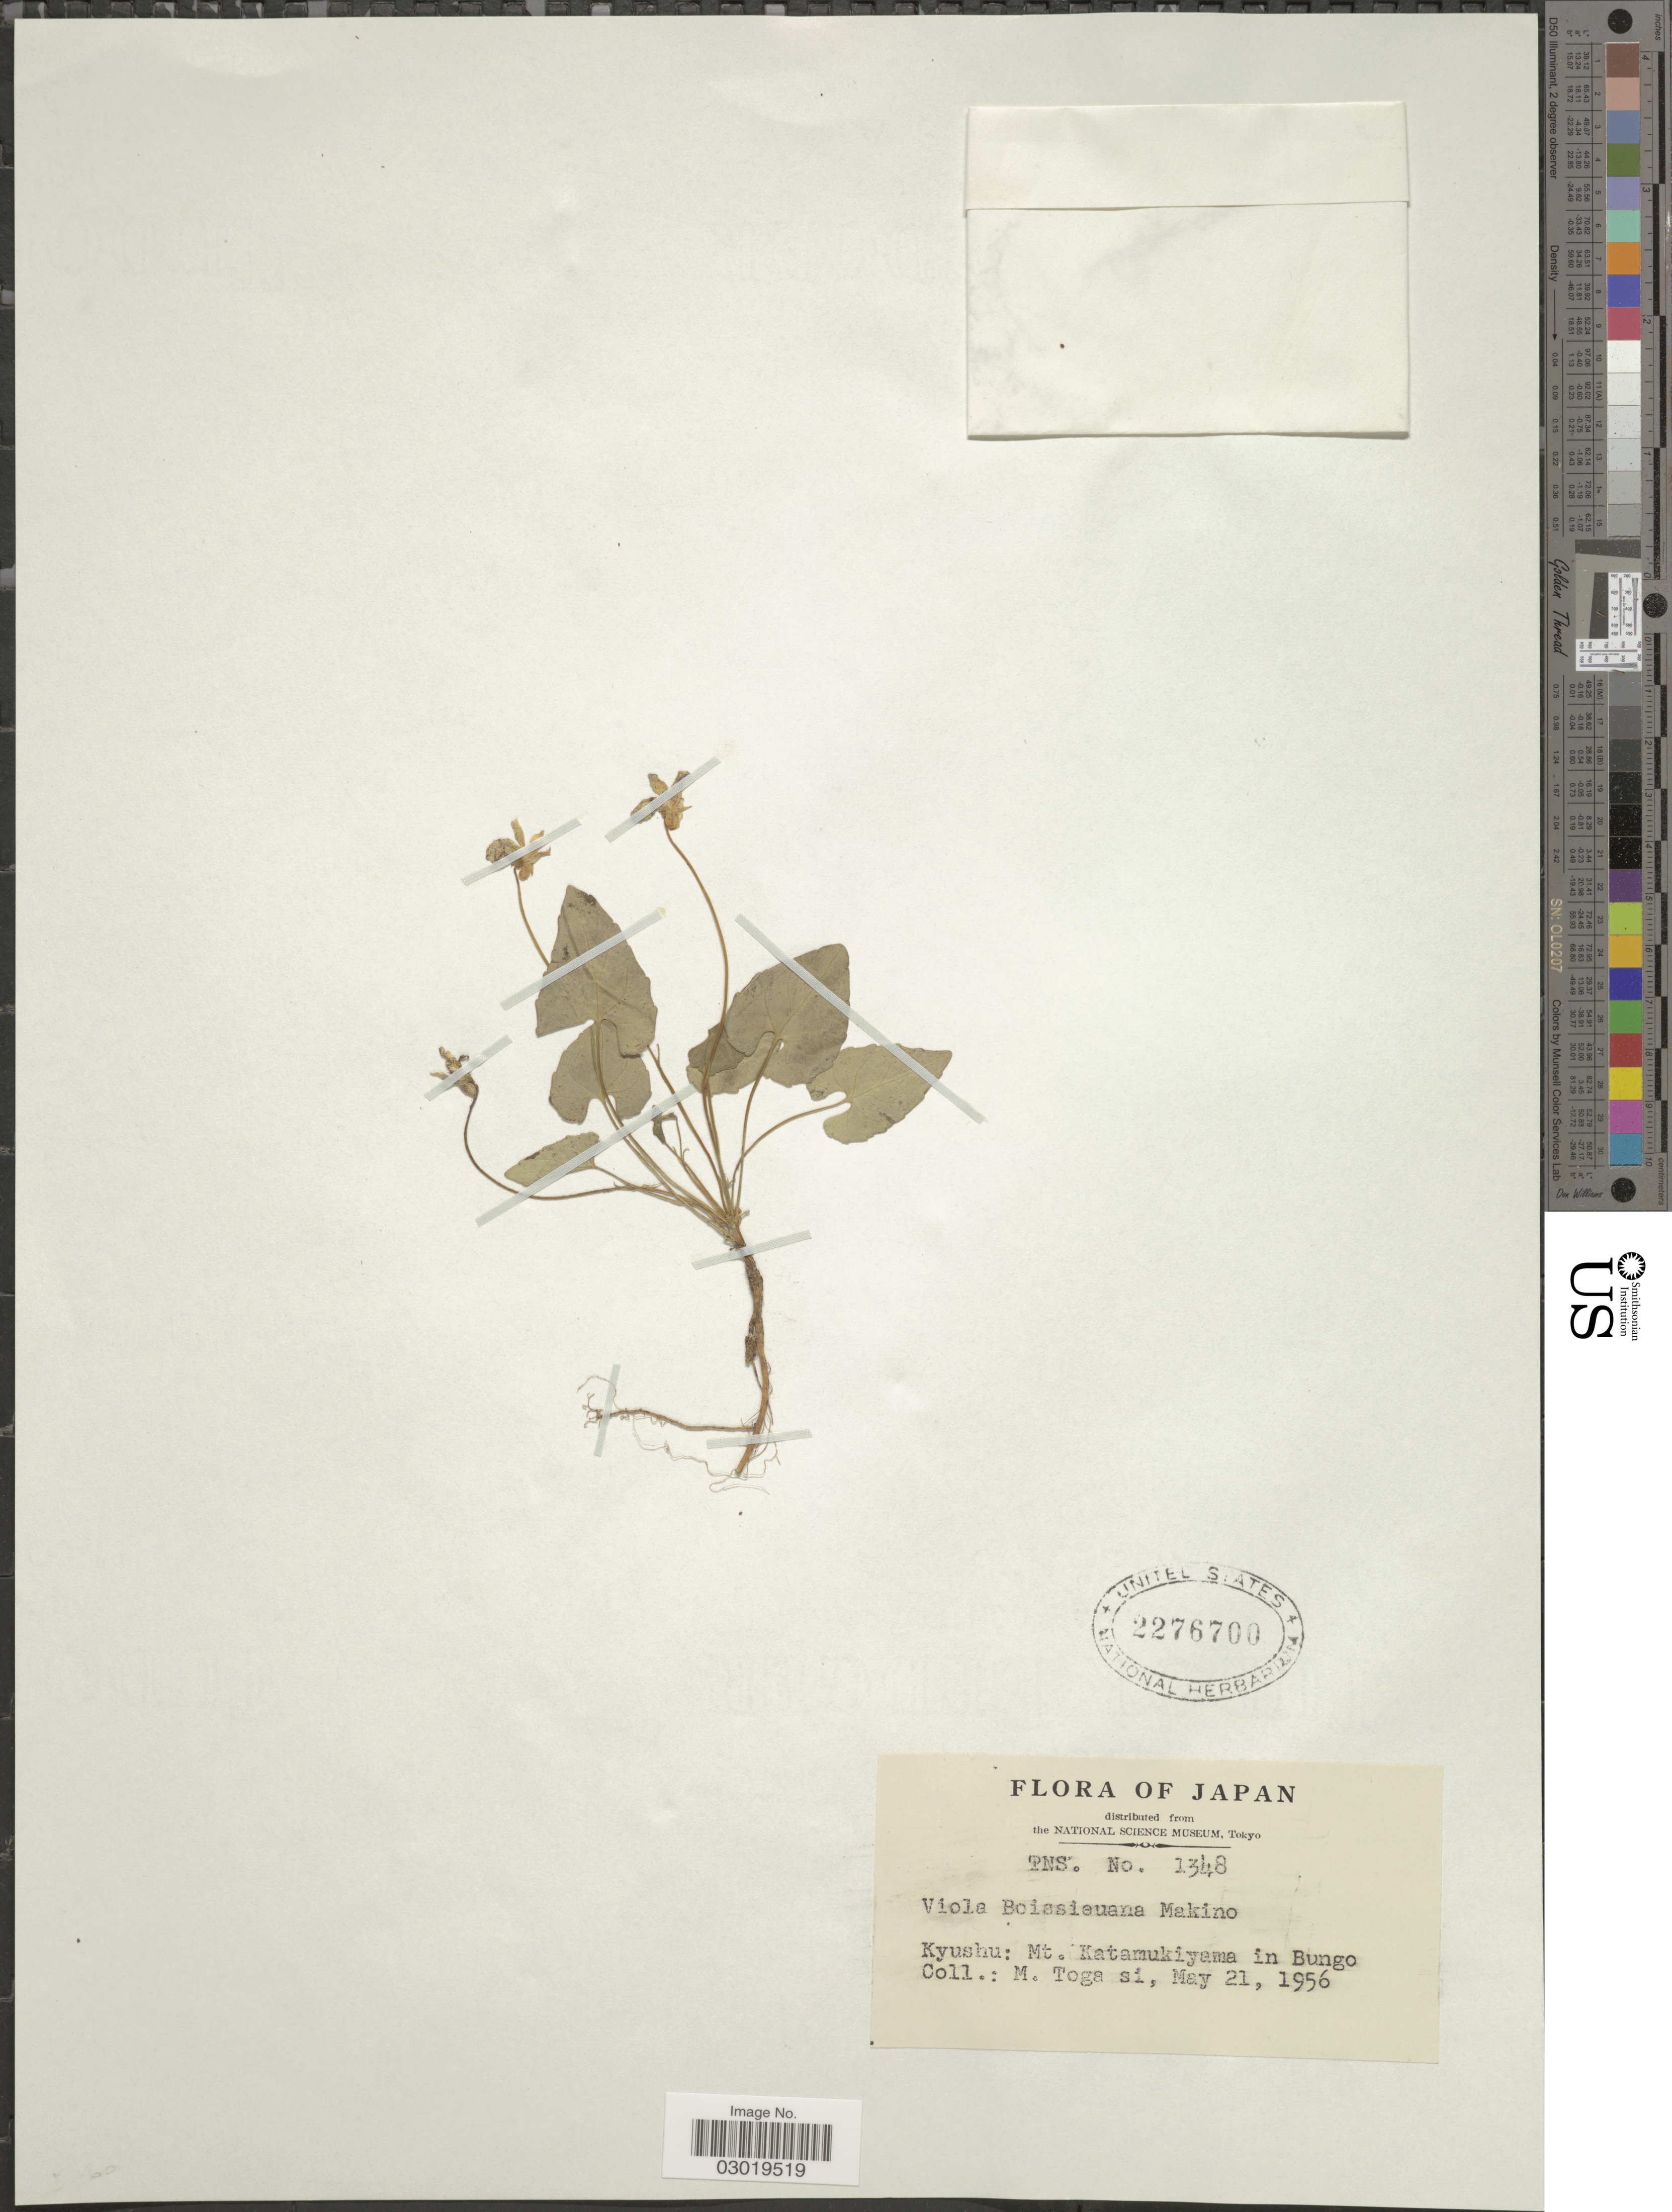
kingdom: Plantae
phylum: Tracheophyta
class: Magnoliopsida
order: Malpighiales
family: Violaceae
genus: Viola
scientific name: Viola boissieuana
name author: Makino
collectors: M. Togasi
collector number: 1348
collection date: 1956-05-21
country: Japan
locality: Kyushu: Mt. Katamukiyama in Bungo.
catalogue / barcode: US 2276700